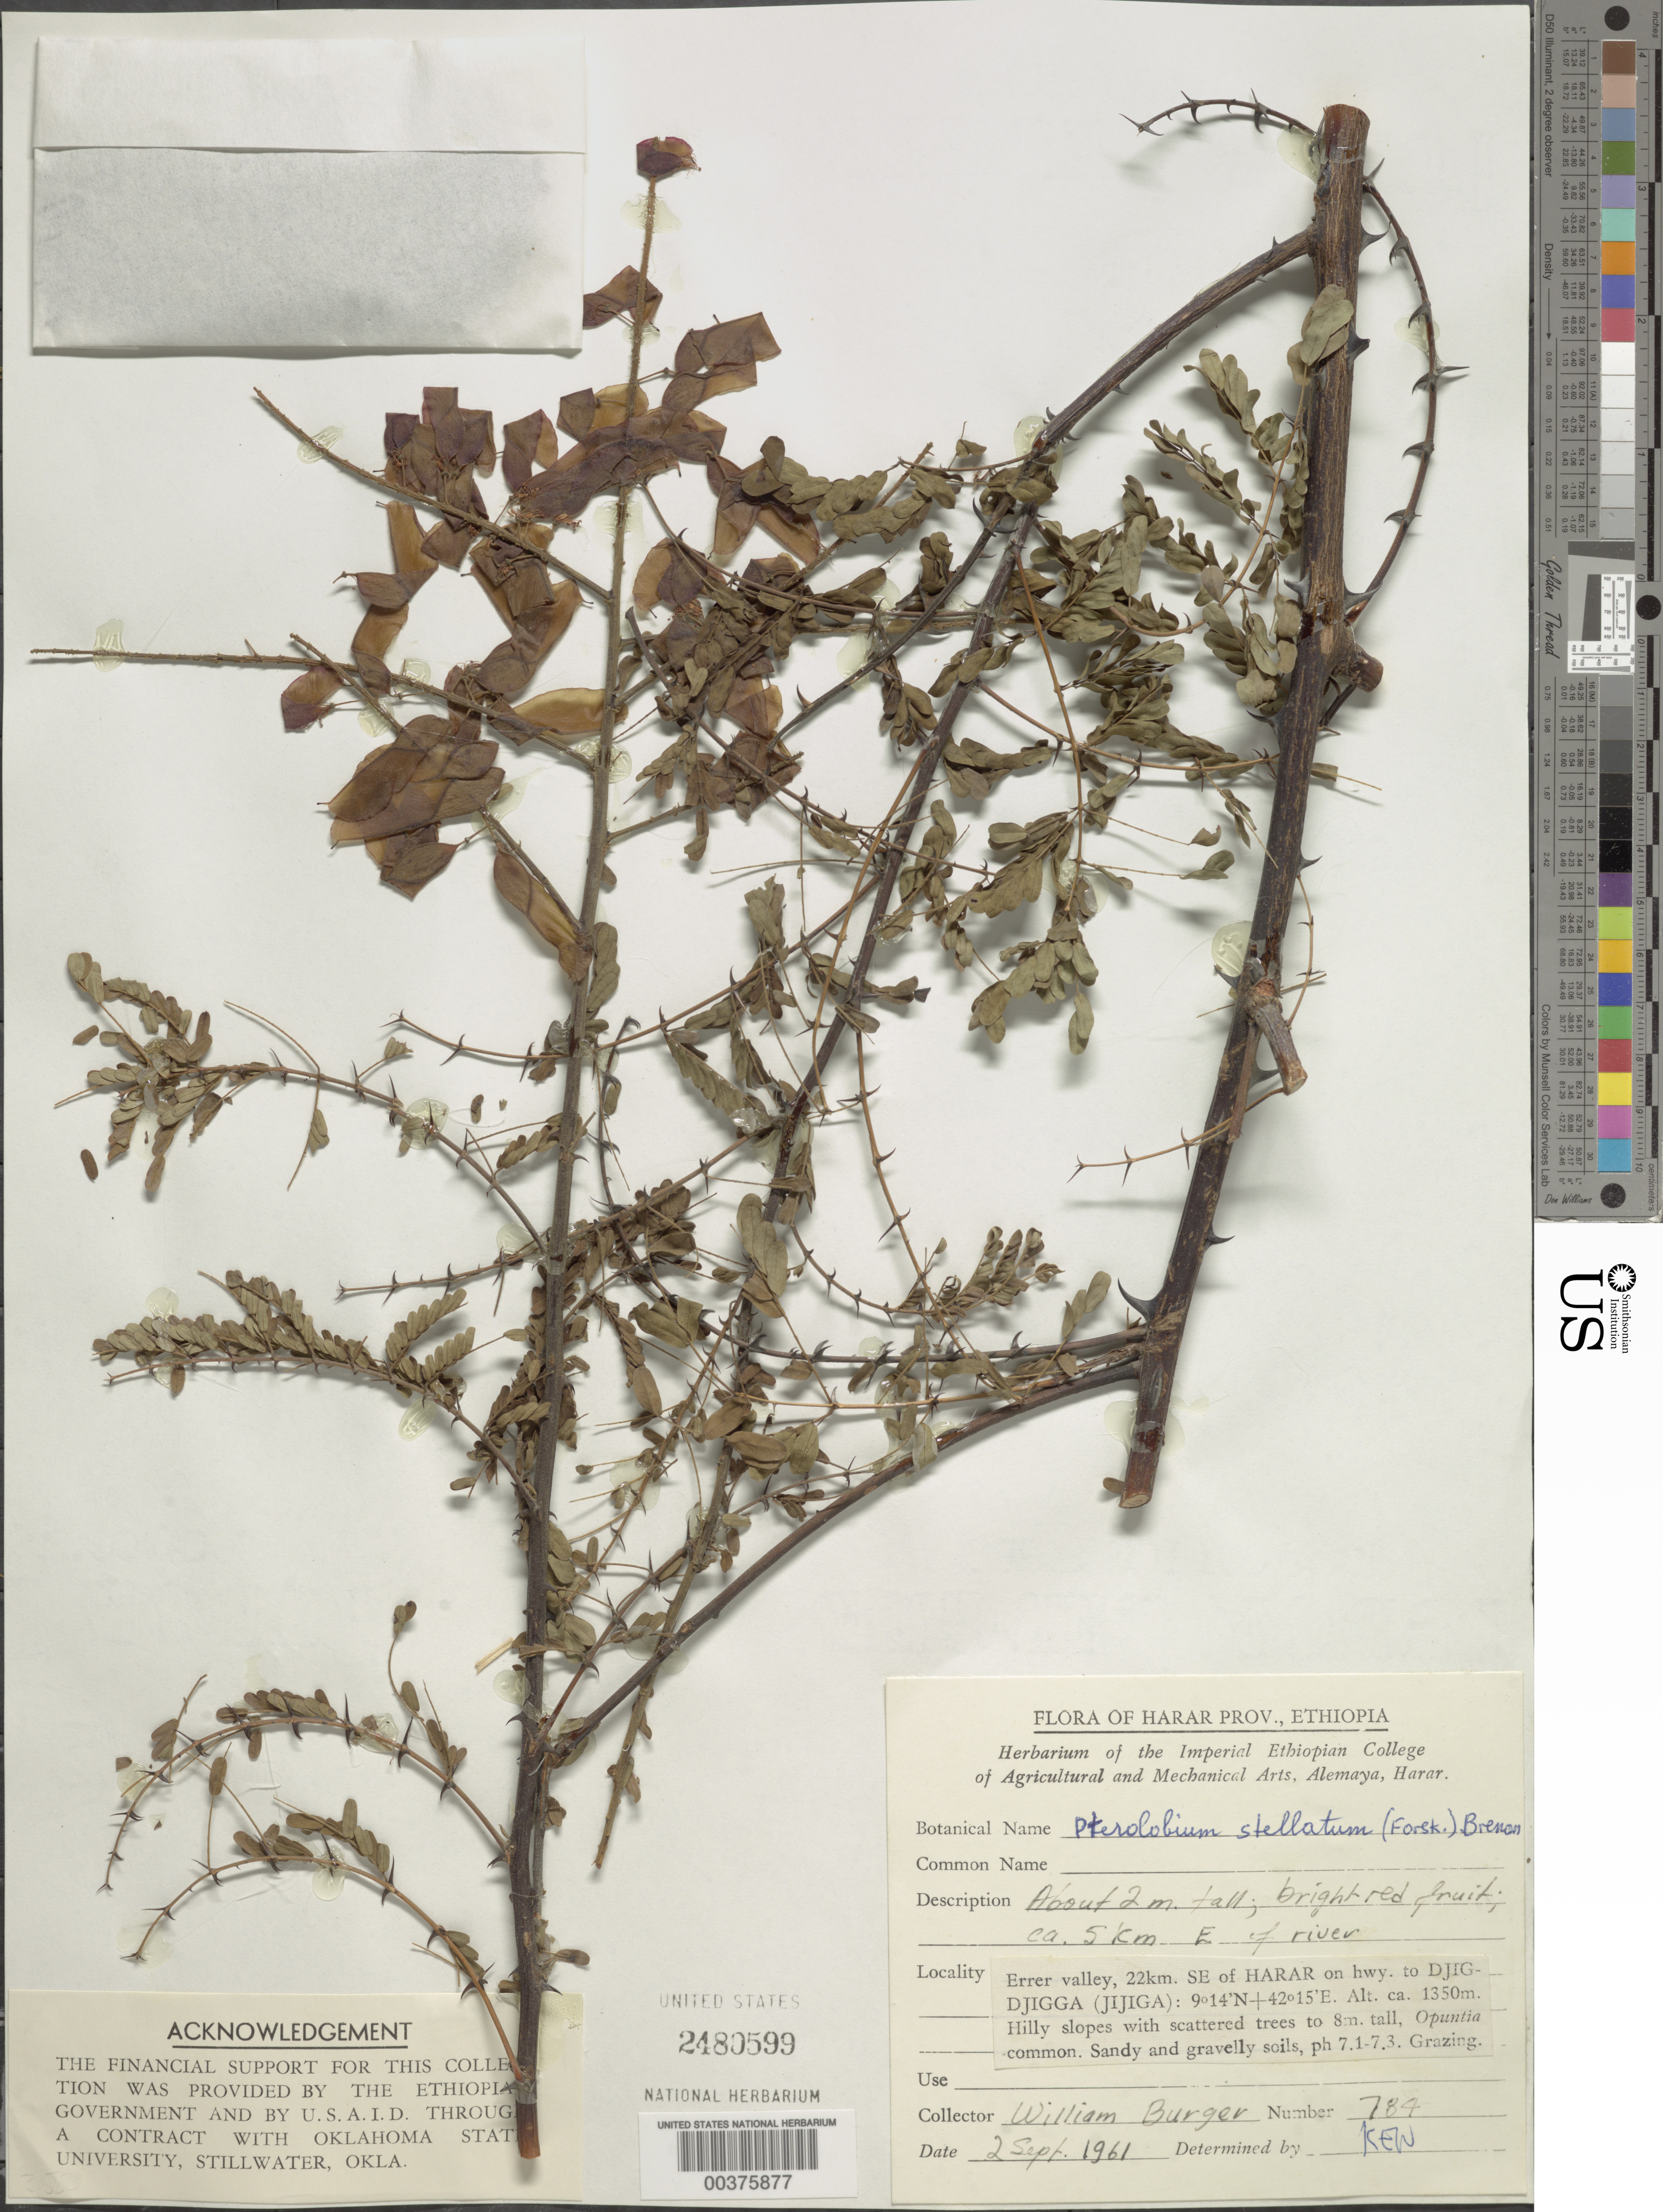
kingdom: Plantae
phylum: Tracheophyta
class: Magnoliopsida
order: Fabales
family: Fabaceae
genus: Pterolobium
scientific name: Pterolobium stellatum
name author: (Forssk.) Brenan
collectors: W. Burger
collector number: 784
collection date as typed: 02 Sep 1961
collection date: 1961-09-02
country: Ethiopia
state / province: Harari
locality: Errer valley, 22 km se of harar on hwy to djig-djigga (jijiga)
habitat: Hilly slopes; sandy and gravelly soils; grazing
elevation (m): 1350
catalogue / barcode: US 2480599